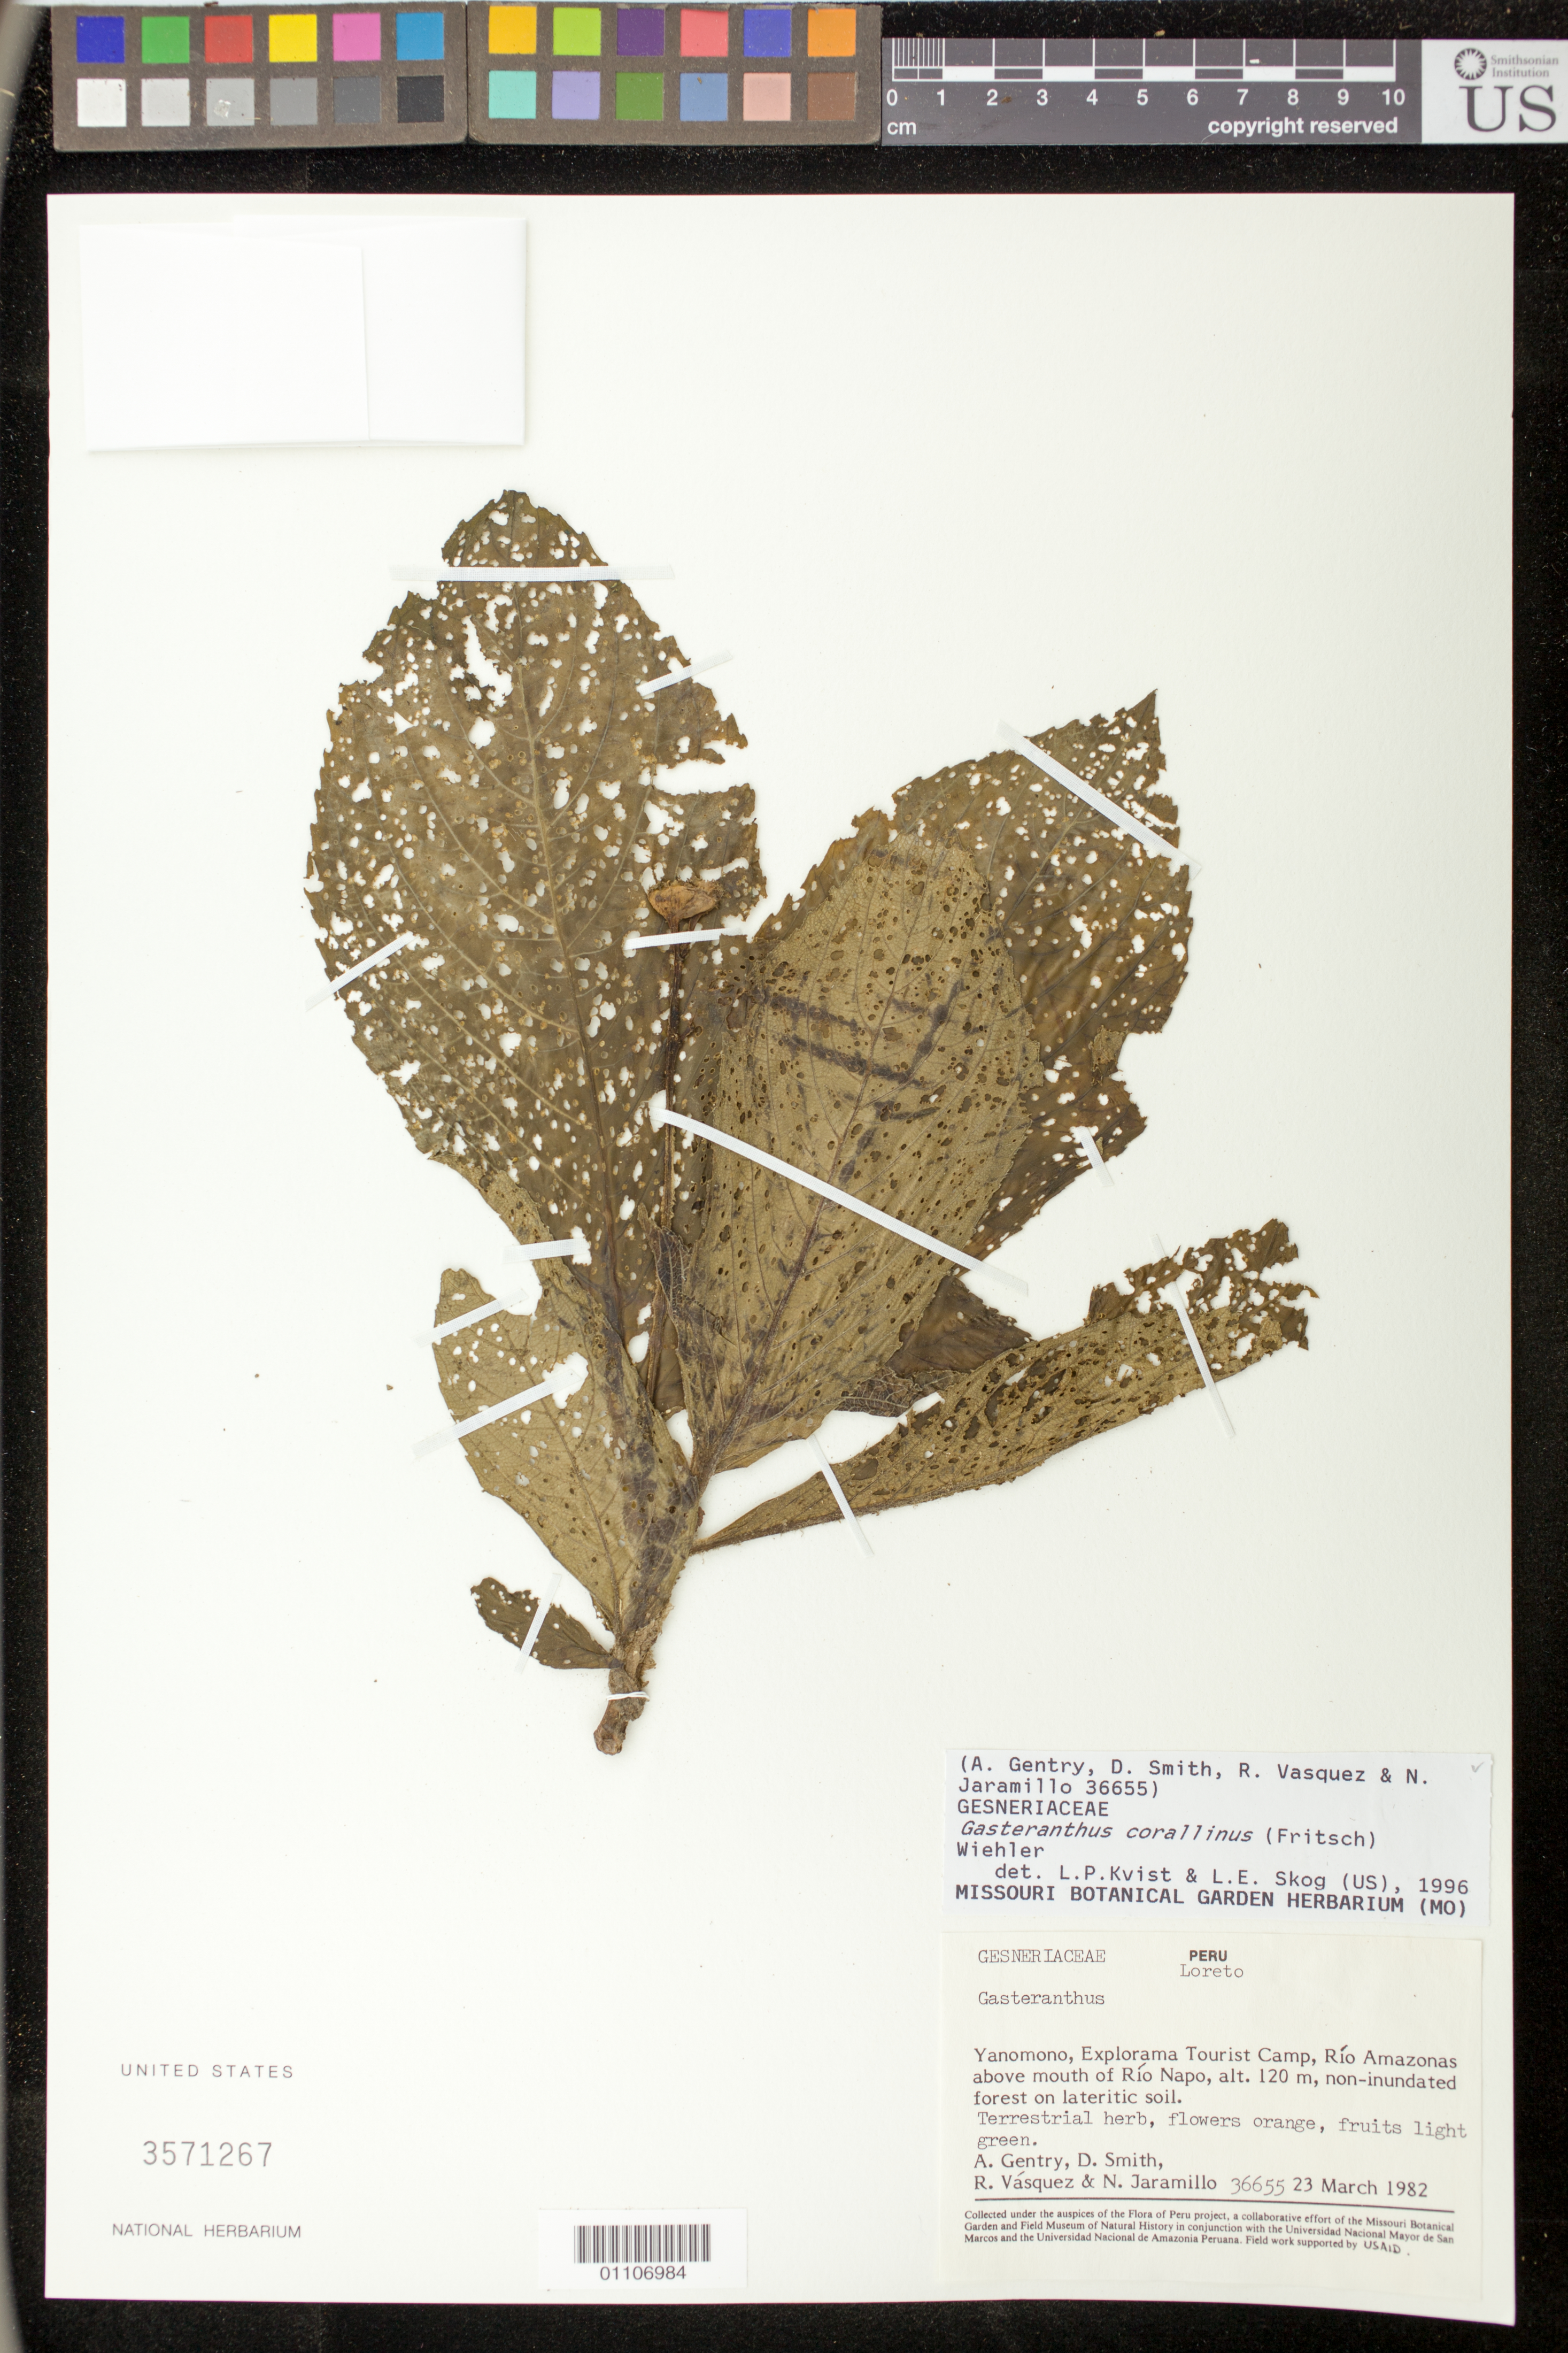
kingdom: Plantae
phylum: Tracheophyta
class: Magnoliopsida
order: Lamiales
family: Gesneriaceae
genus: Gasteranthus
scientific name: Gasteranthus corallinus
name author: (Fritsch) Wiehler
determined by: Kvist, L. P.; Skog, Laurence E.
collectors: A. H. Gentry, D. Smith, R. Vásquez & N. Jaramillo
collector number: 36655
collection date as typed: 23 Mar 1982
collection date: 1982-03-23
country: Peru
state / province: Loreto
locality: Yanomono, Explorama Tourist Camp, Río Amazonas above mouth of Río Napo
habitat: Non-indundated forest on lateritic soil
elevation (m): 120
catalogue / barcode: US 3571267